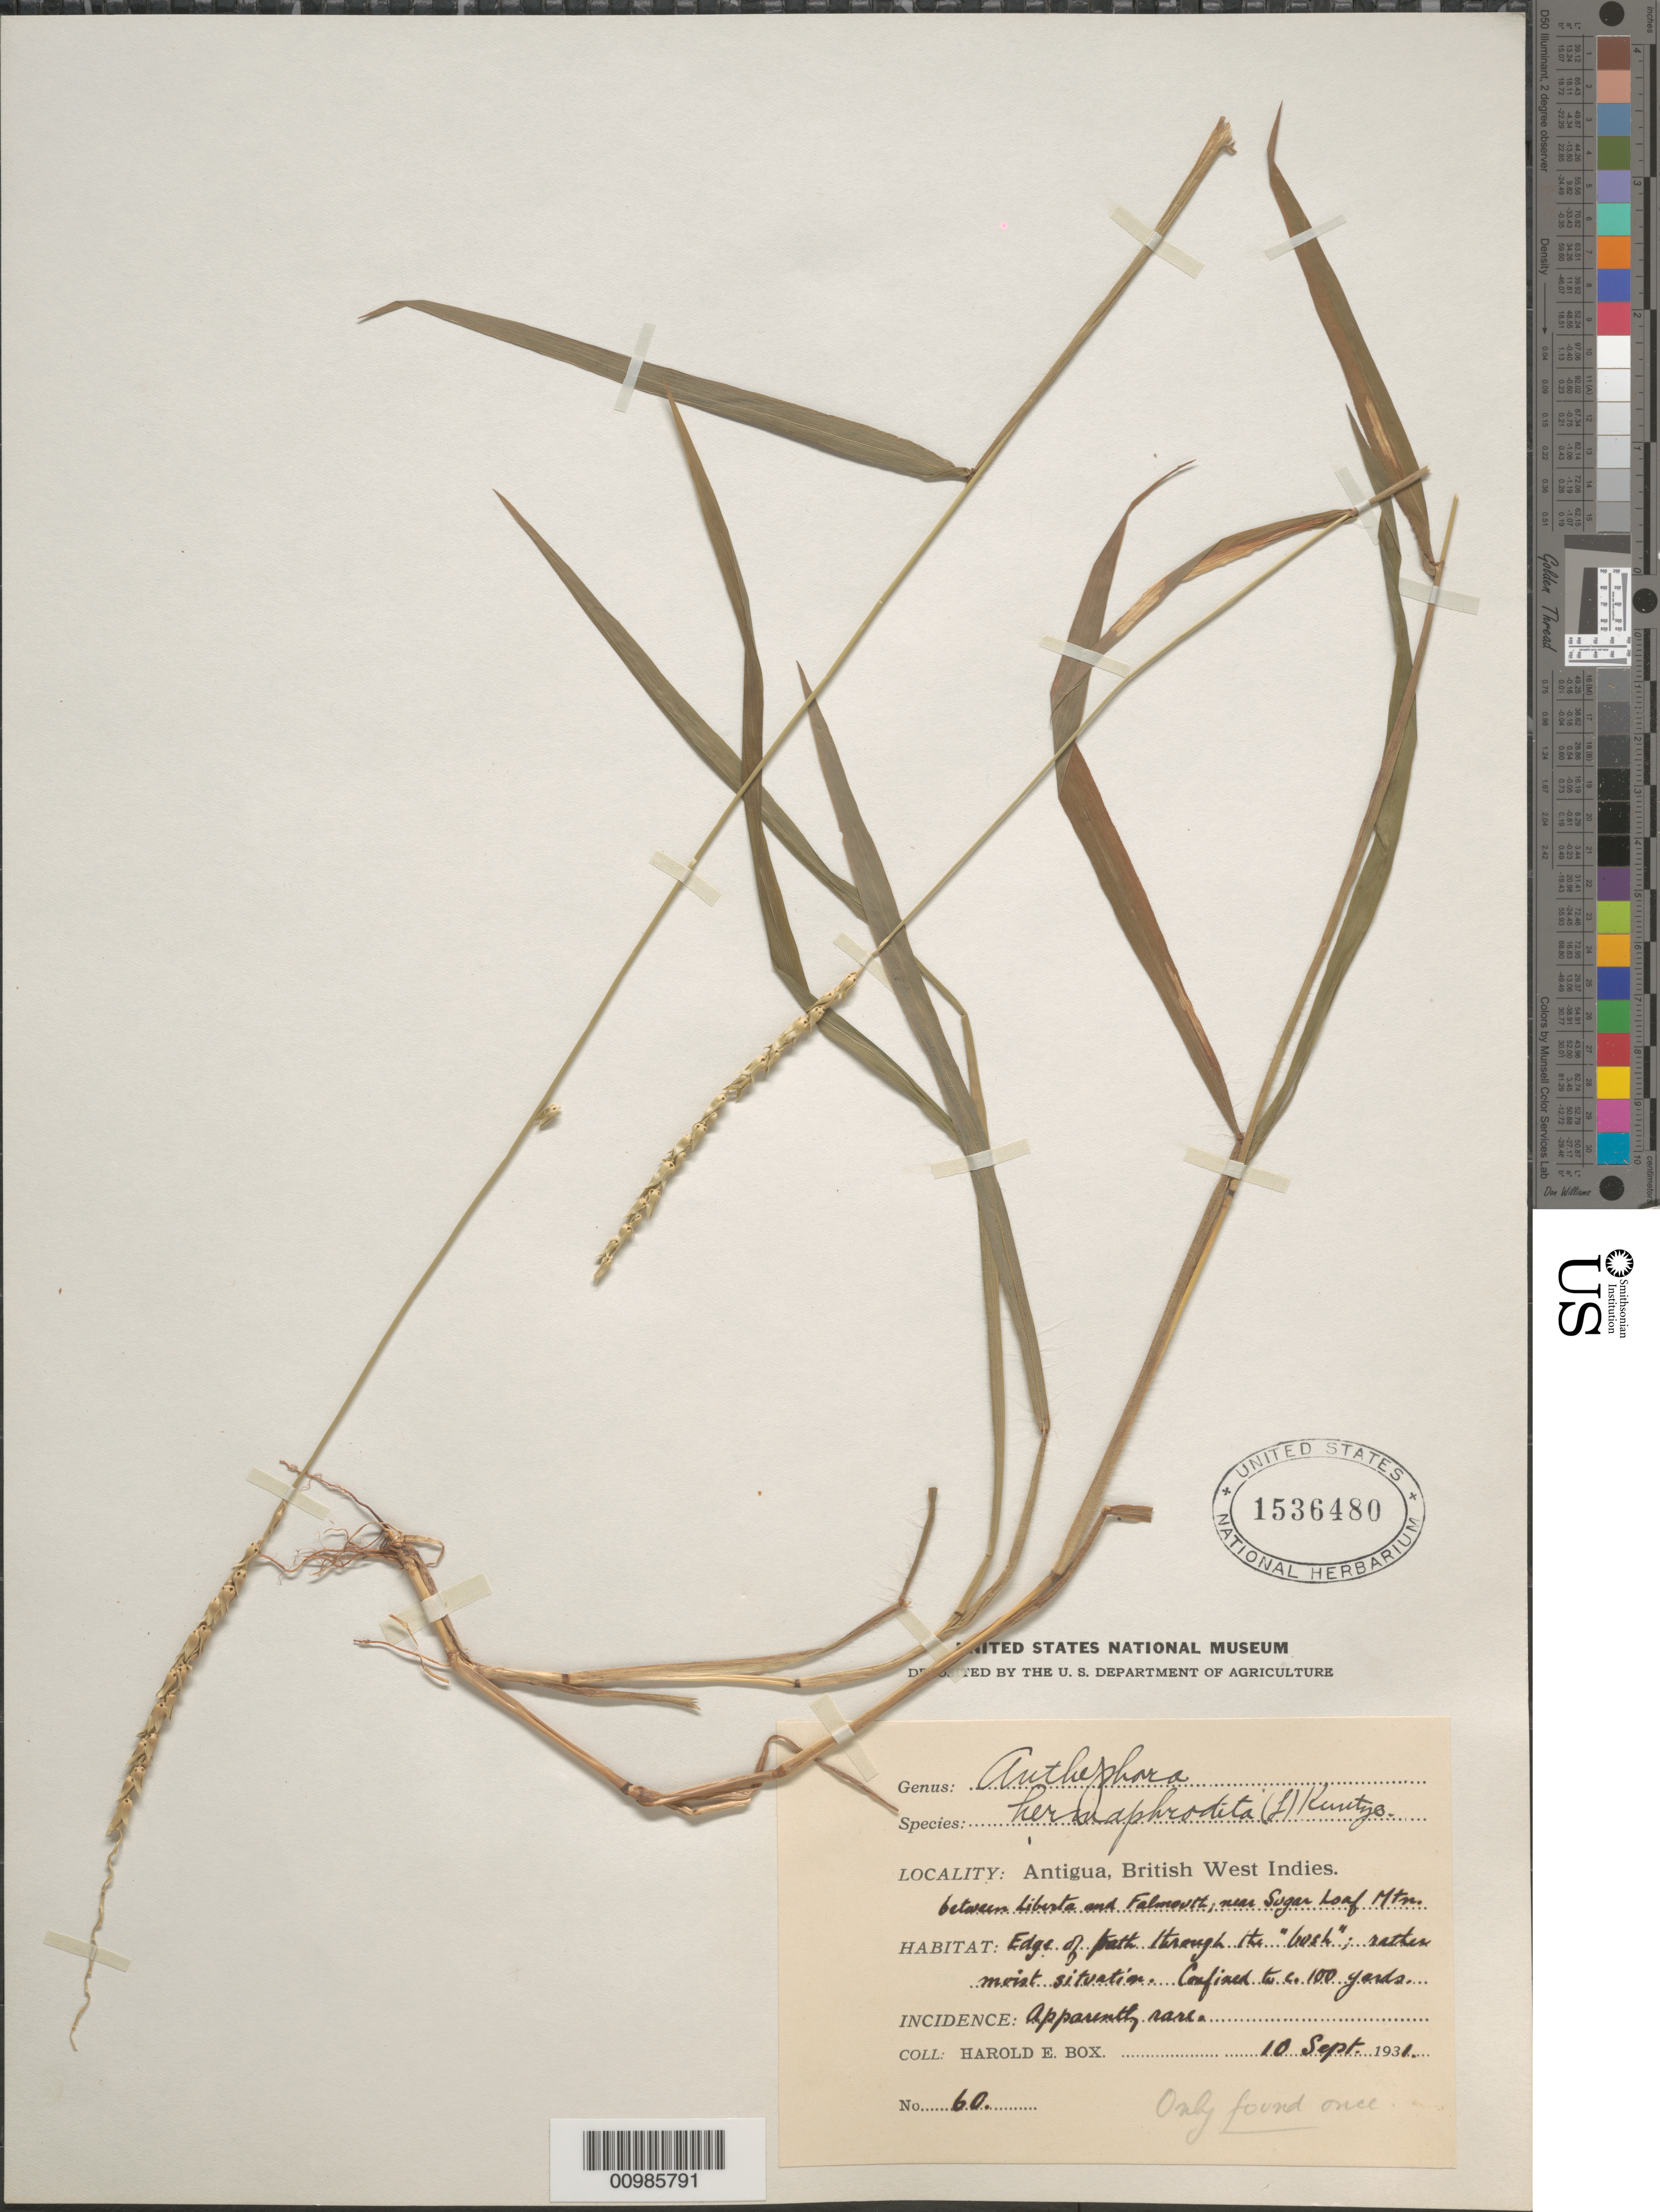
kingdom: Plantae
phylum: Tracheophyta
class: Liliopsida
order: Poales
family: Poaceae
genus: Anthephora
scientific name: Anthephora hermaphrodita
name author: (L.) Kuntze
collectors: H. E. Box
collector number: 60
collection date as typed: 10 Sep 1931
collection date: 1931-09-10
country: Antigua and Barbuda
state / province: Saint Paul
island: Antigua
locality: between Liberta and Falmouth, near Sugar Loaf Mountain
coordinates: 0 N, 0 E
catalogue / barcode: US 1536480